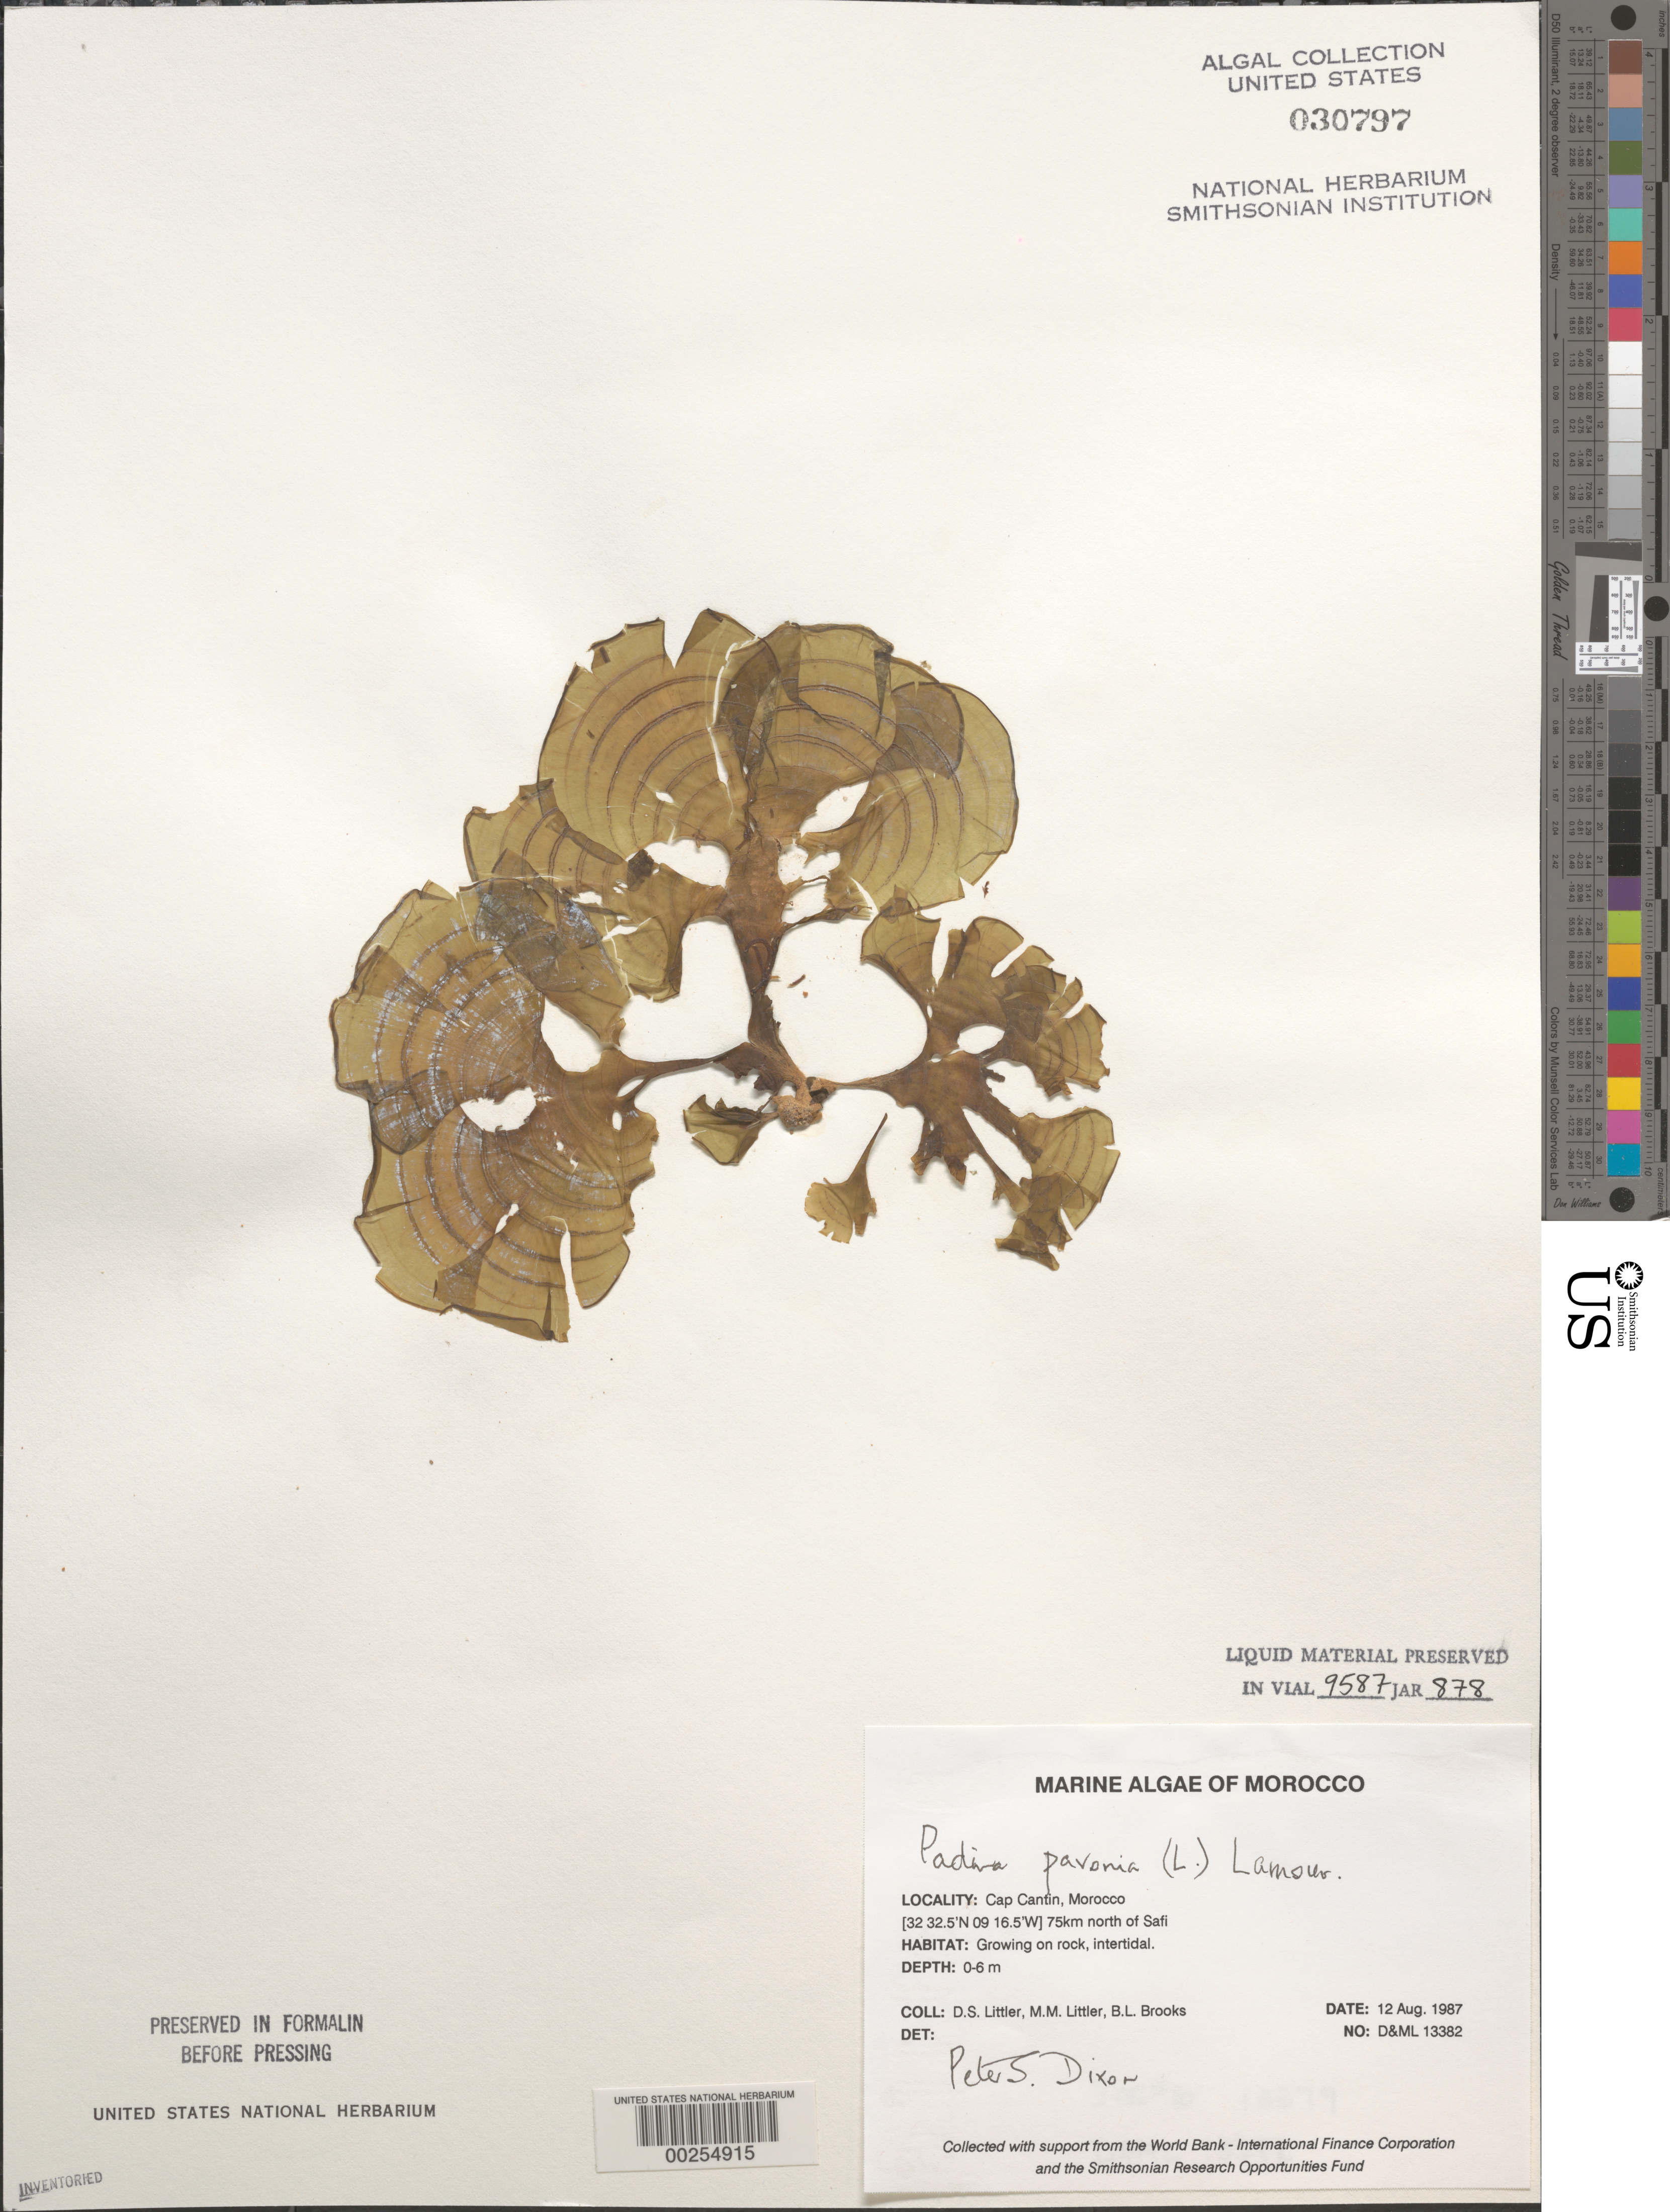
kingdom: Chromista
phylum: Ochrophyta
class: Phaeophyceae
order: Dictyotales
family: Dictyotaceae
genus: Padina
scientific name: Padina pavonica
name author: (L.) Thivy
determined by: Dixon, P. S.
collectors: D. S. Littler, M. M. Littler & B. Brooks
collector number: D&ML 13382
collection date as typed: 12 Aug 1987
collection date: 1987-08-12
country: Morocco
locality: Cap Cantin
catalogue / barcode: US 30797